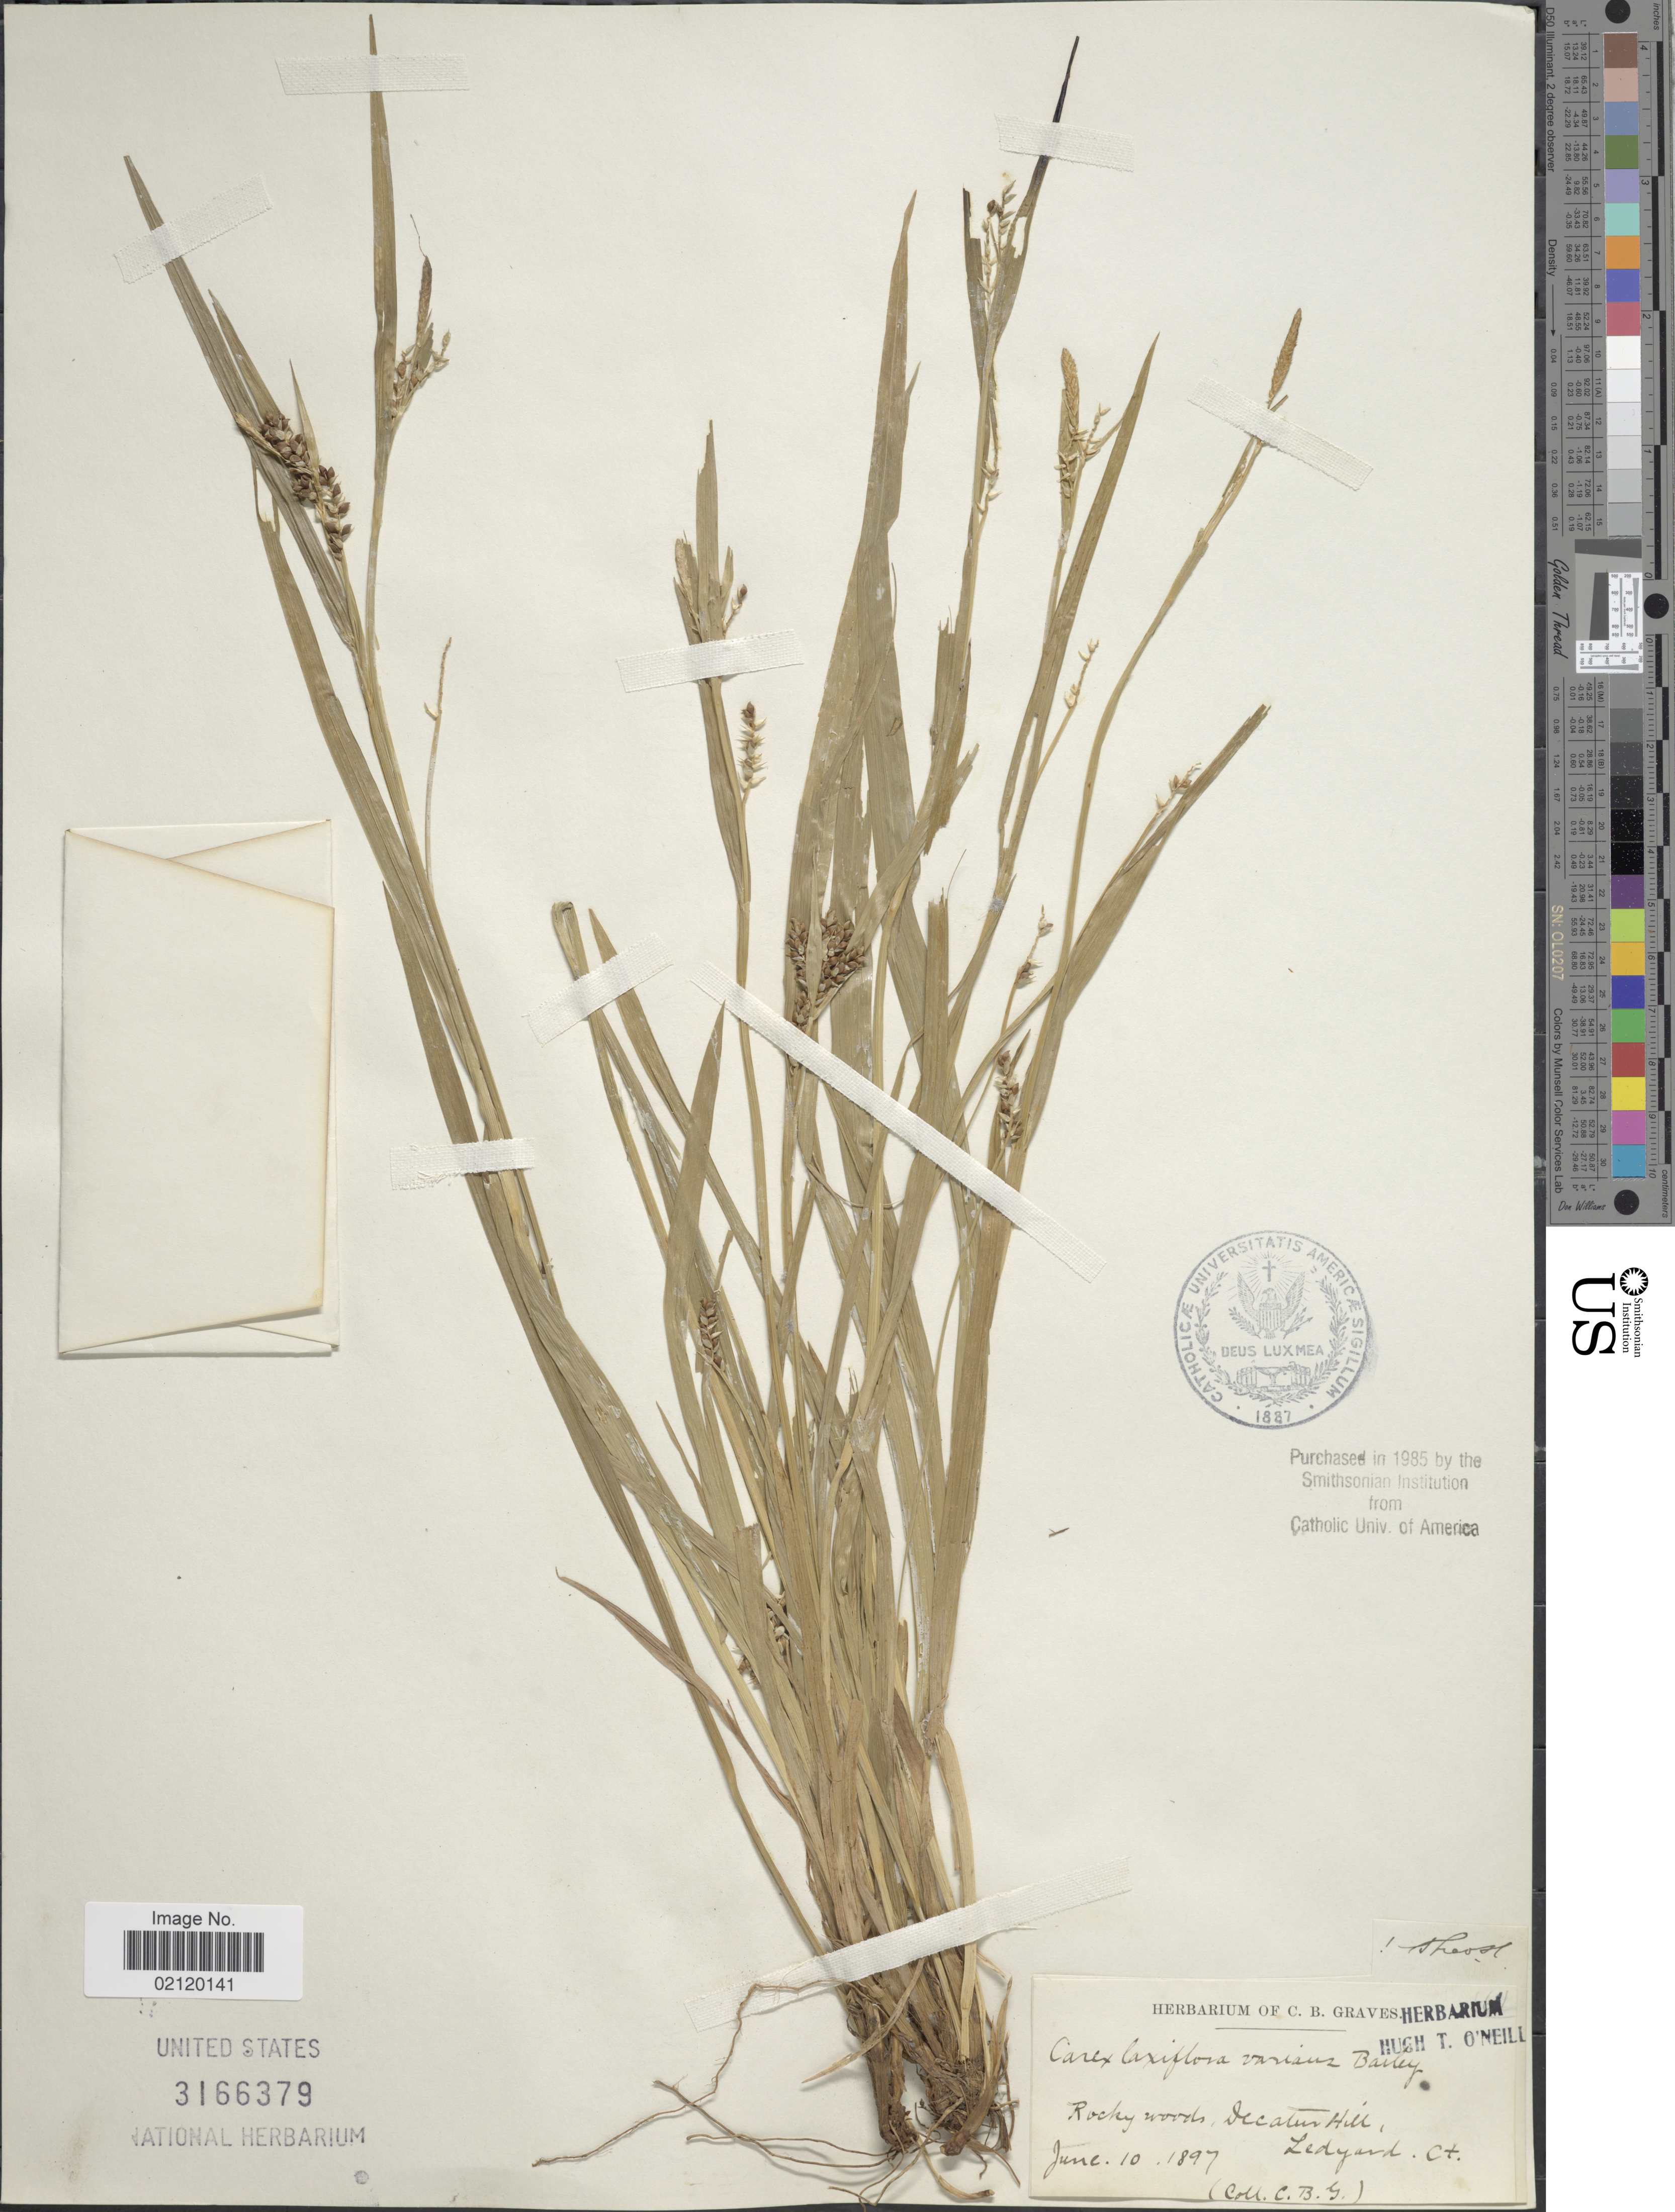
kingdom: Plantae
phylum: Tracheophyta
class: Liliopsida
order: Poales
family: Cyperaceae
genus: Carex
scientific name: Carex laxiflora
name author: Lam.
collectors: C. Graves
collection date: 1897-06-10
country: United States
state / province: Connecticut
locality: Rocky woods, Decatur Hill, Ledyard. Ct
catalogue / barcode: US 3166379